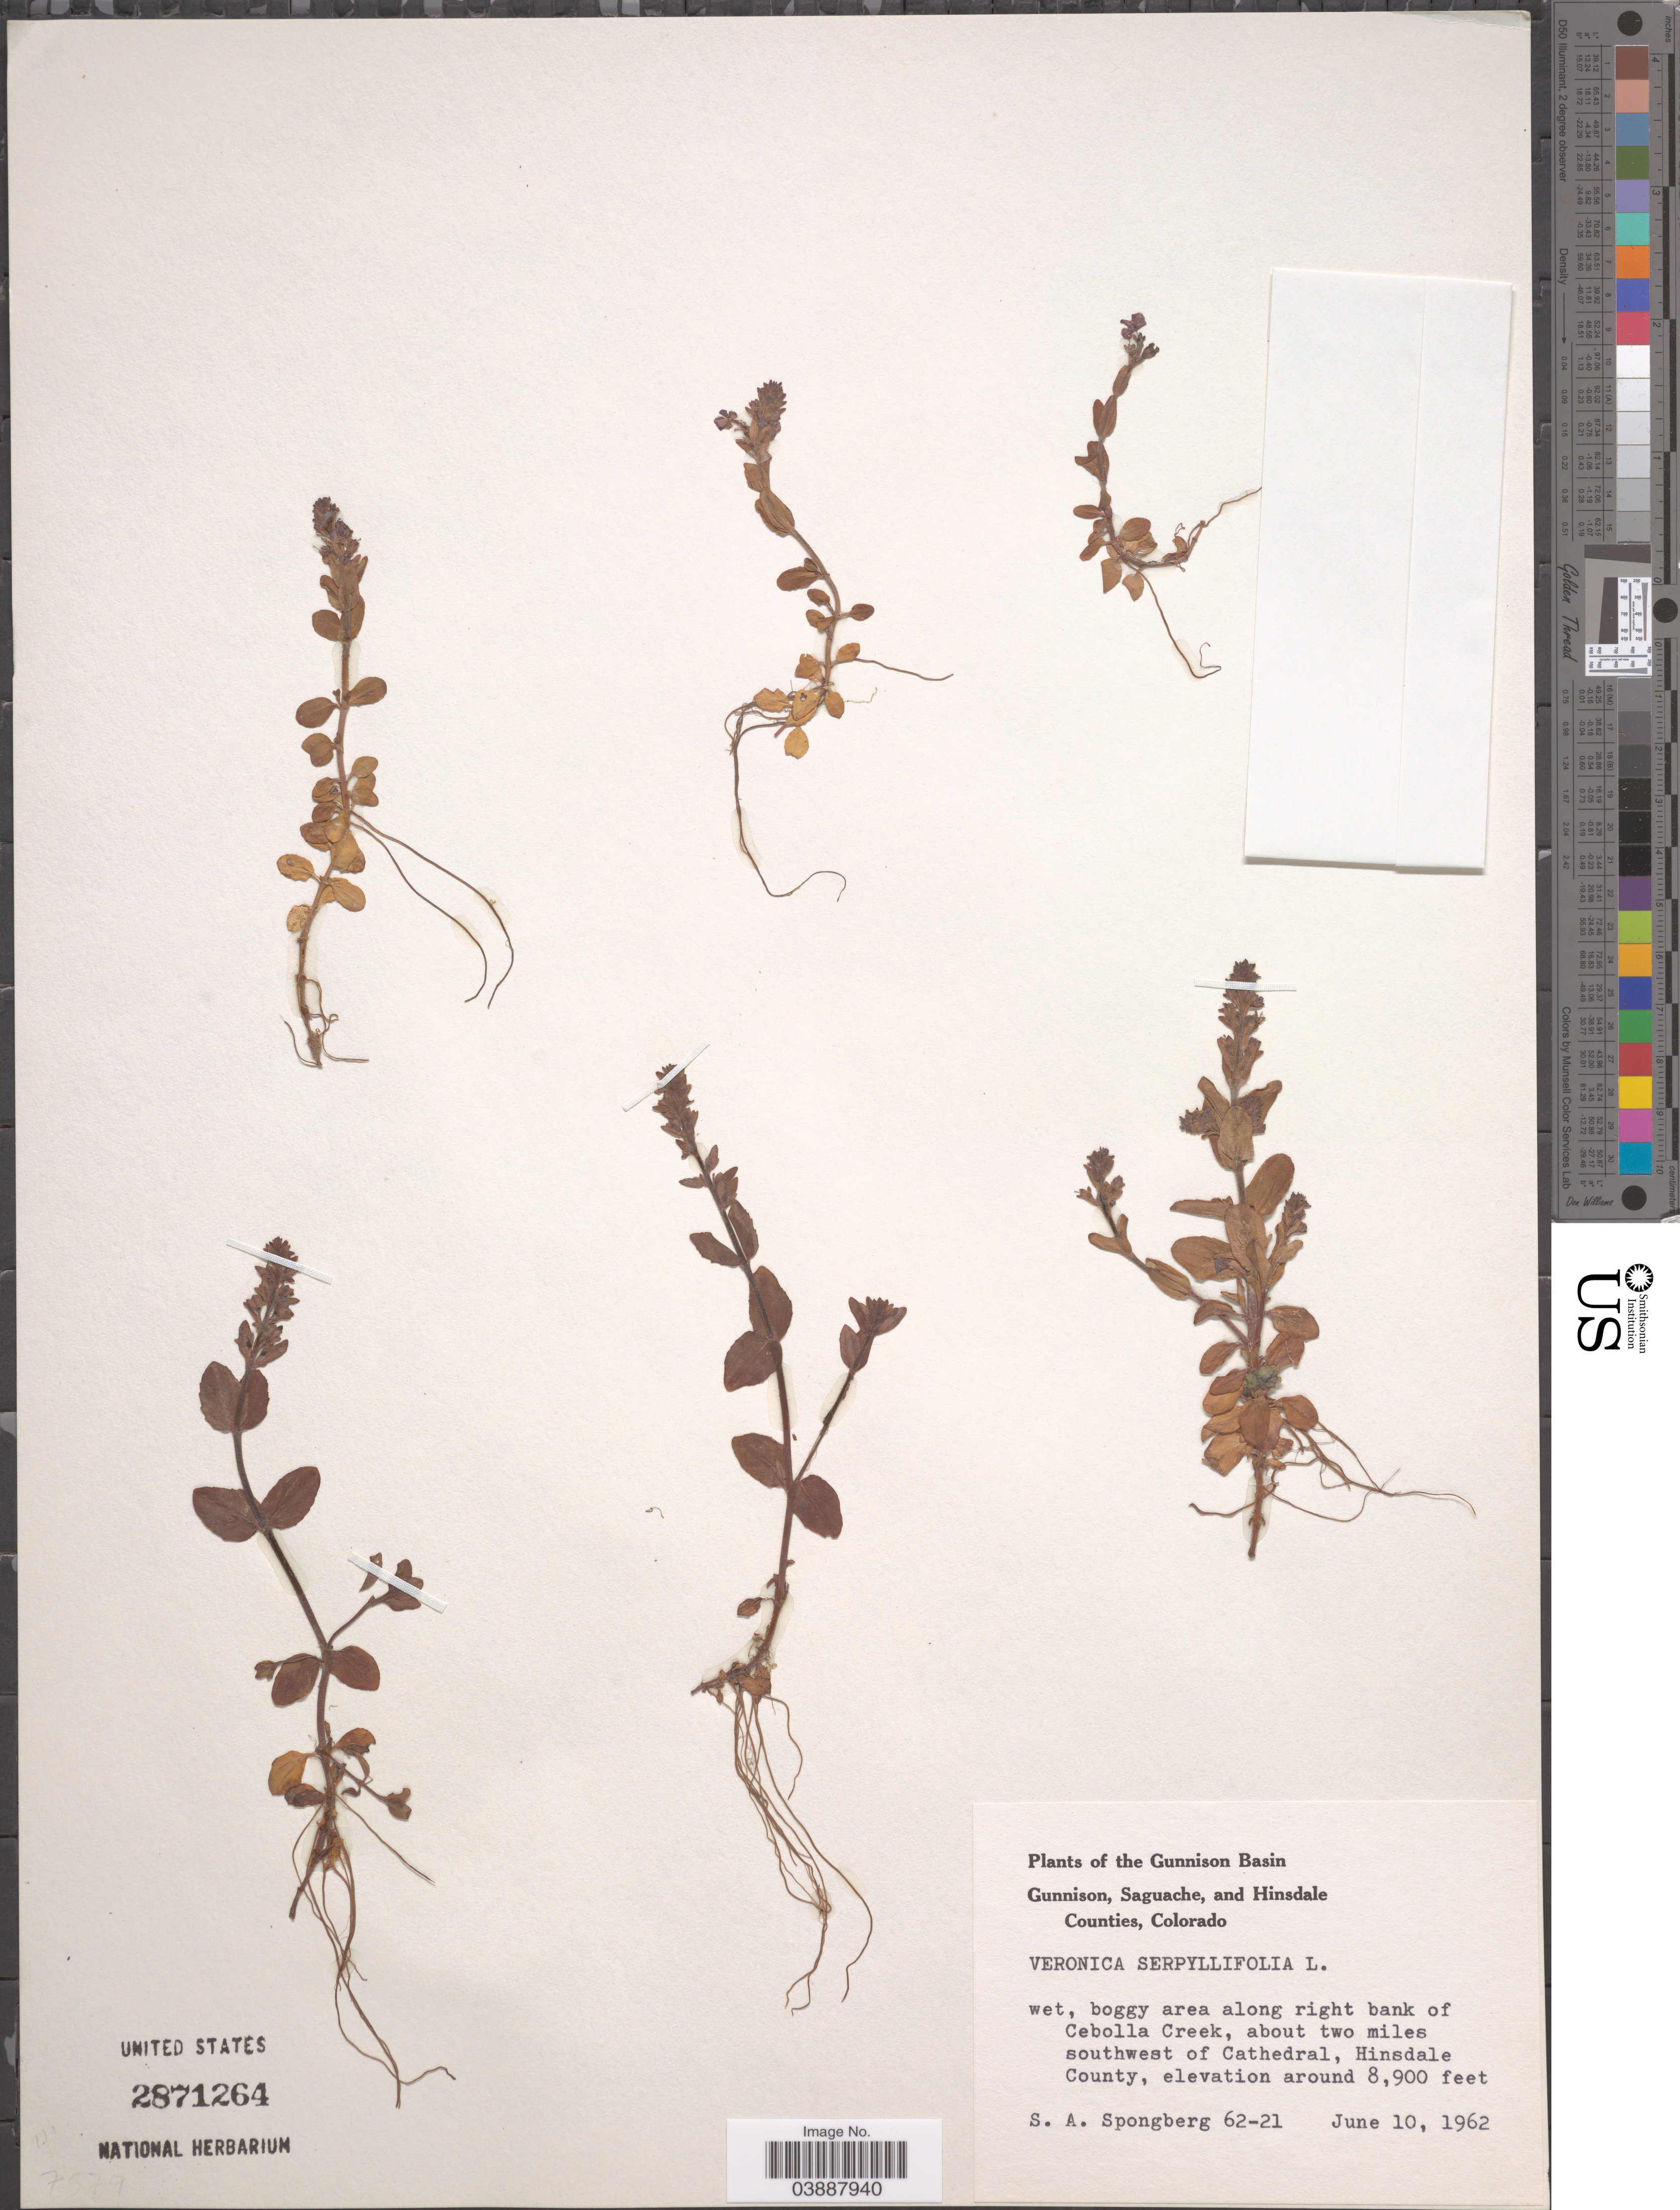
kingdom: Plantae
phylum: Tracheophyta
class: Magnoliopsida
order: Lamiales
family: Plantaginaceae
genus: Veronica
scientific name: Veronica serpyllifolia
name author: L.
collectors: S. A.Spongberg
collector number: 62-21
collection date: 1962-06-10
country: United States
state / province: Colorado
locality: Gunnison Basin. Boggy area along right bank of Cebolla Creek, about two miles southwest of Cathedral, Hinsdale County.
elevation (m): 2713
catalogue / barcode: US 2871264